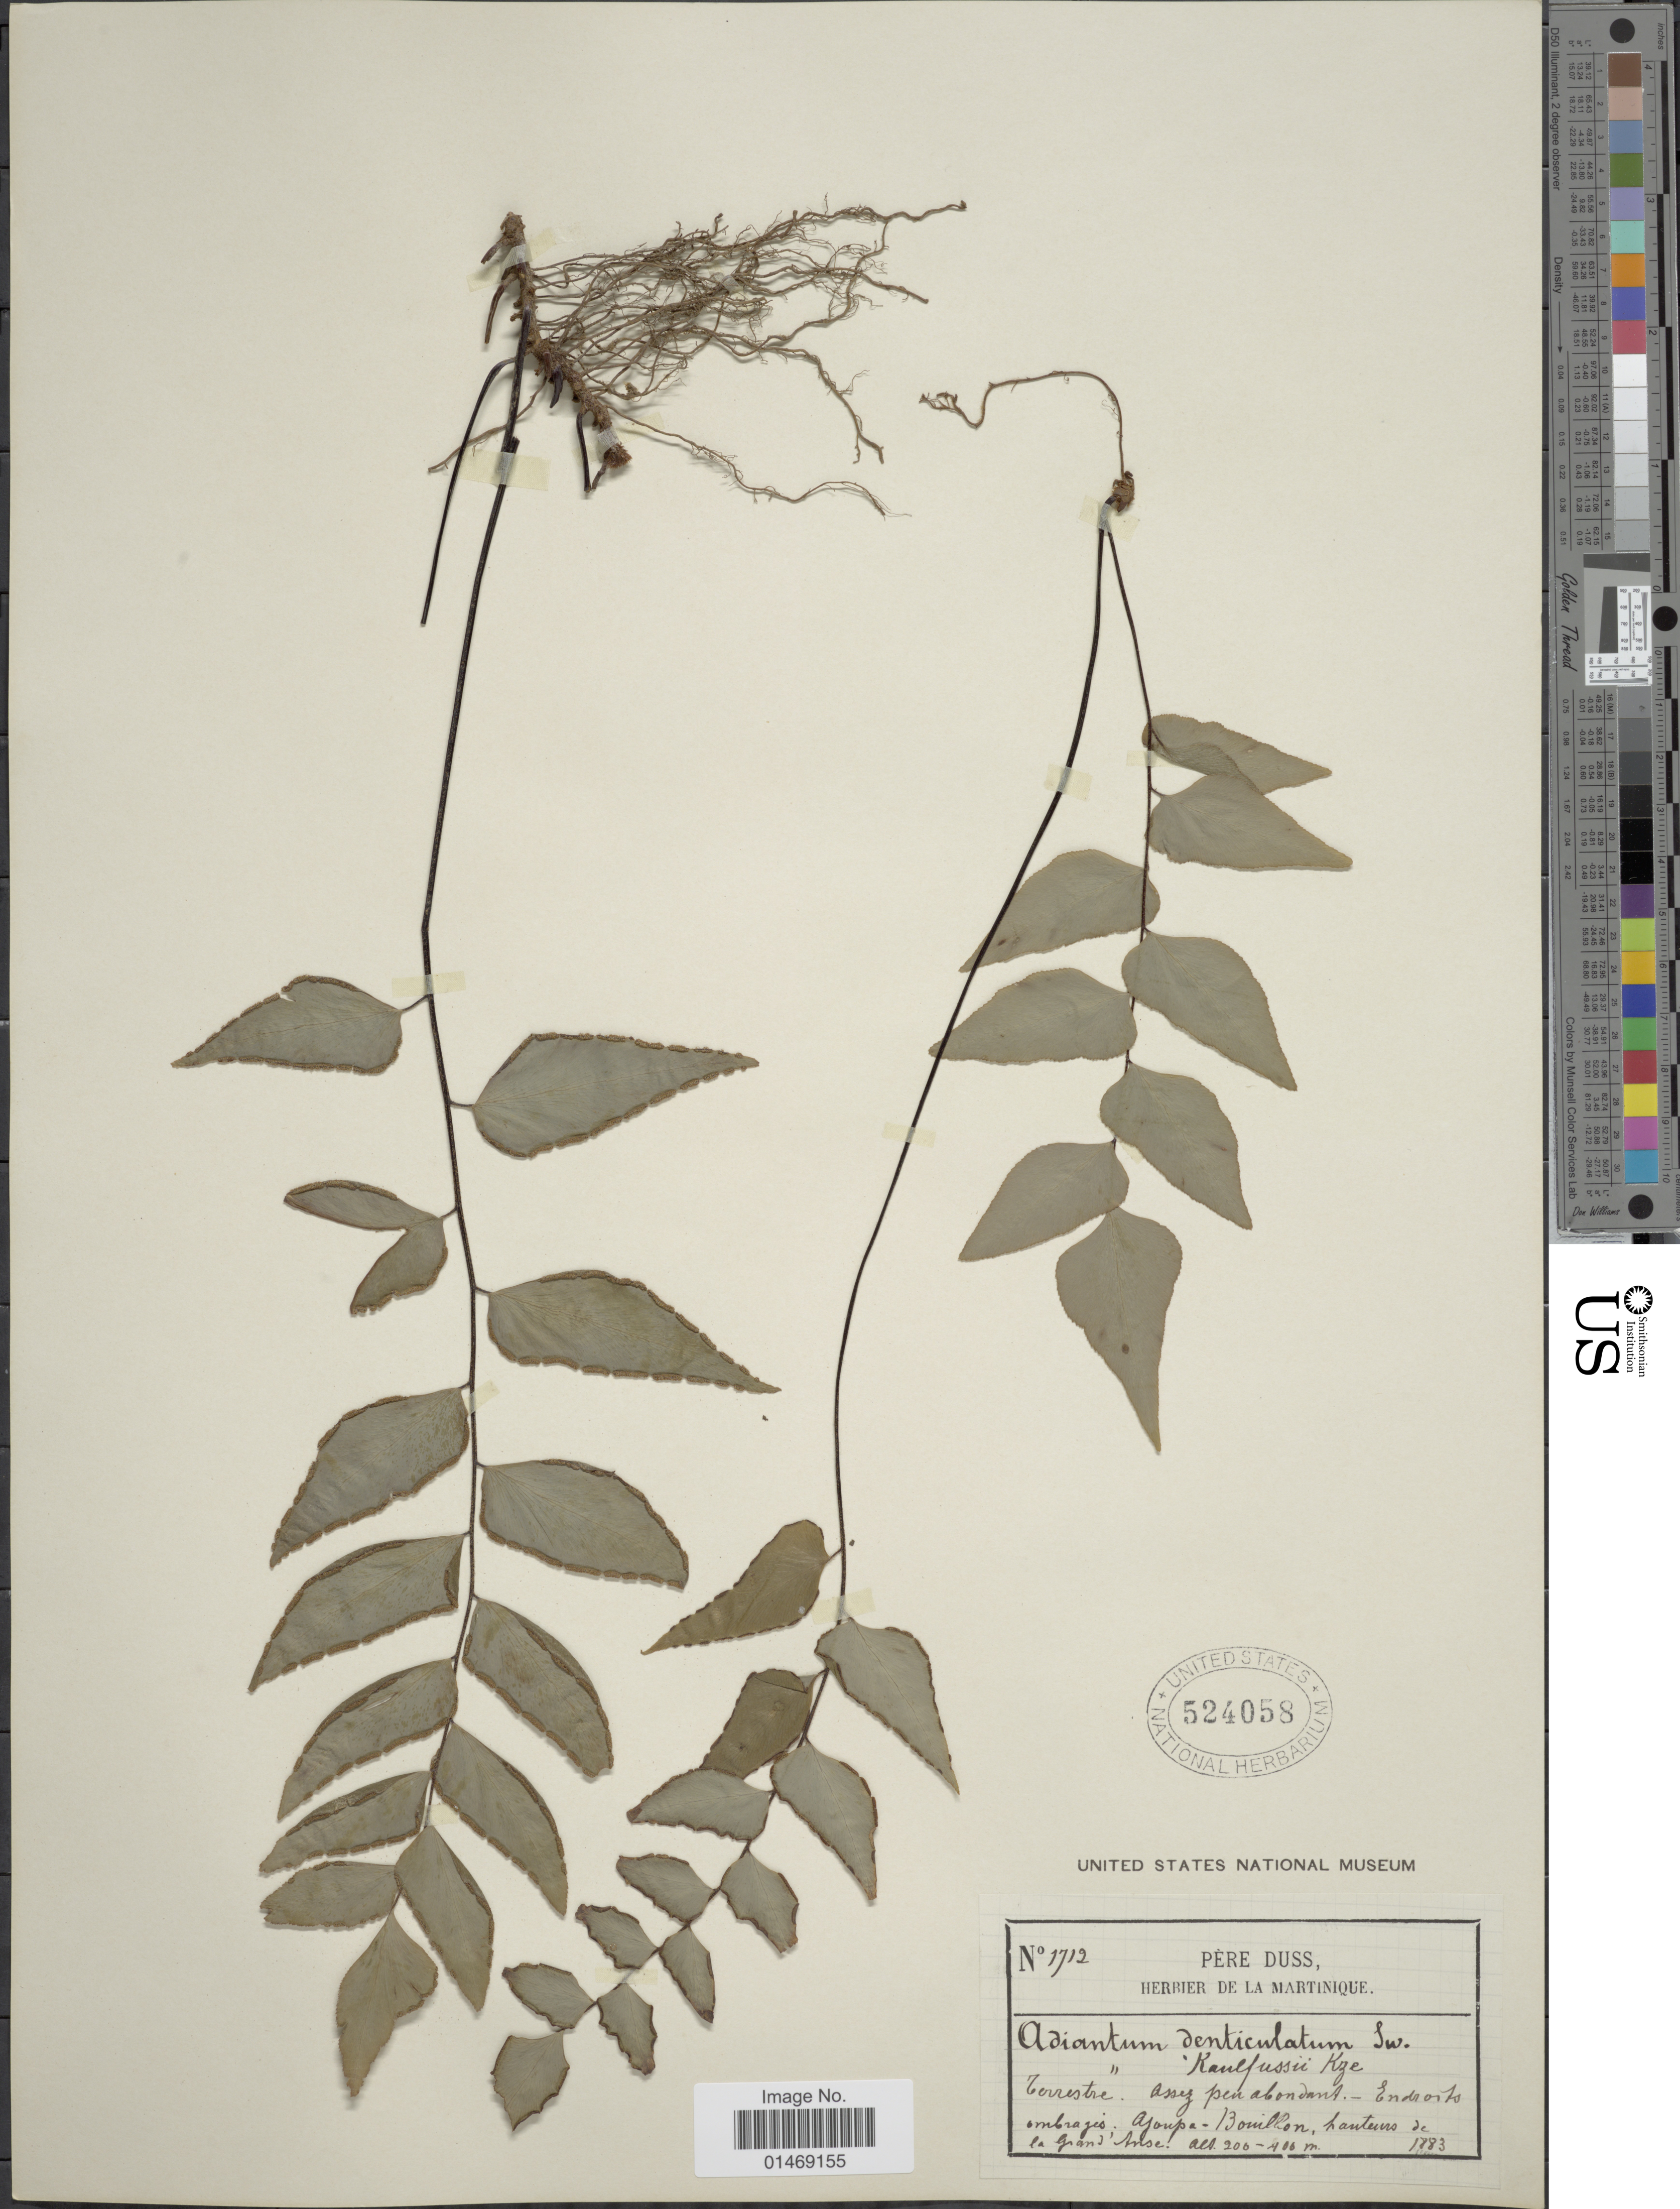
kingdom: Plantae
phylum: Tracheophyta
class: Polypodiopsida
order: Polypodiales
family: Pteridaceae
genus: Adiantum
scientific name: Adiantum petiolatum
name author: Desv.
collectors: Père Duss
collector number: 1712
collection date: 1883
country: Martinique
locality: Terrestre. Assez pen abondant. Endroits ombragis. Ajoupa-Bouillon, hauteurs de la Grand'Anse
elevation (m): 200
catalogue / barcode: US 524058